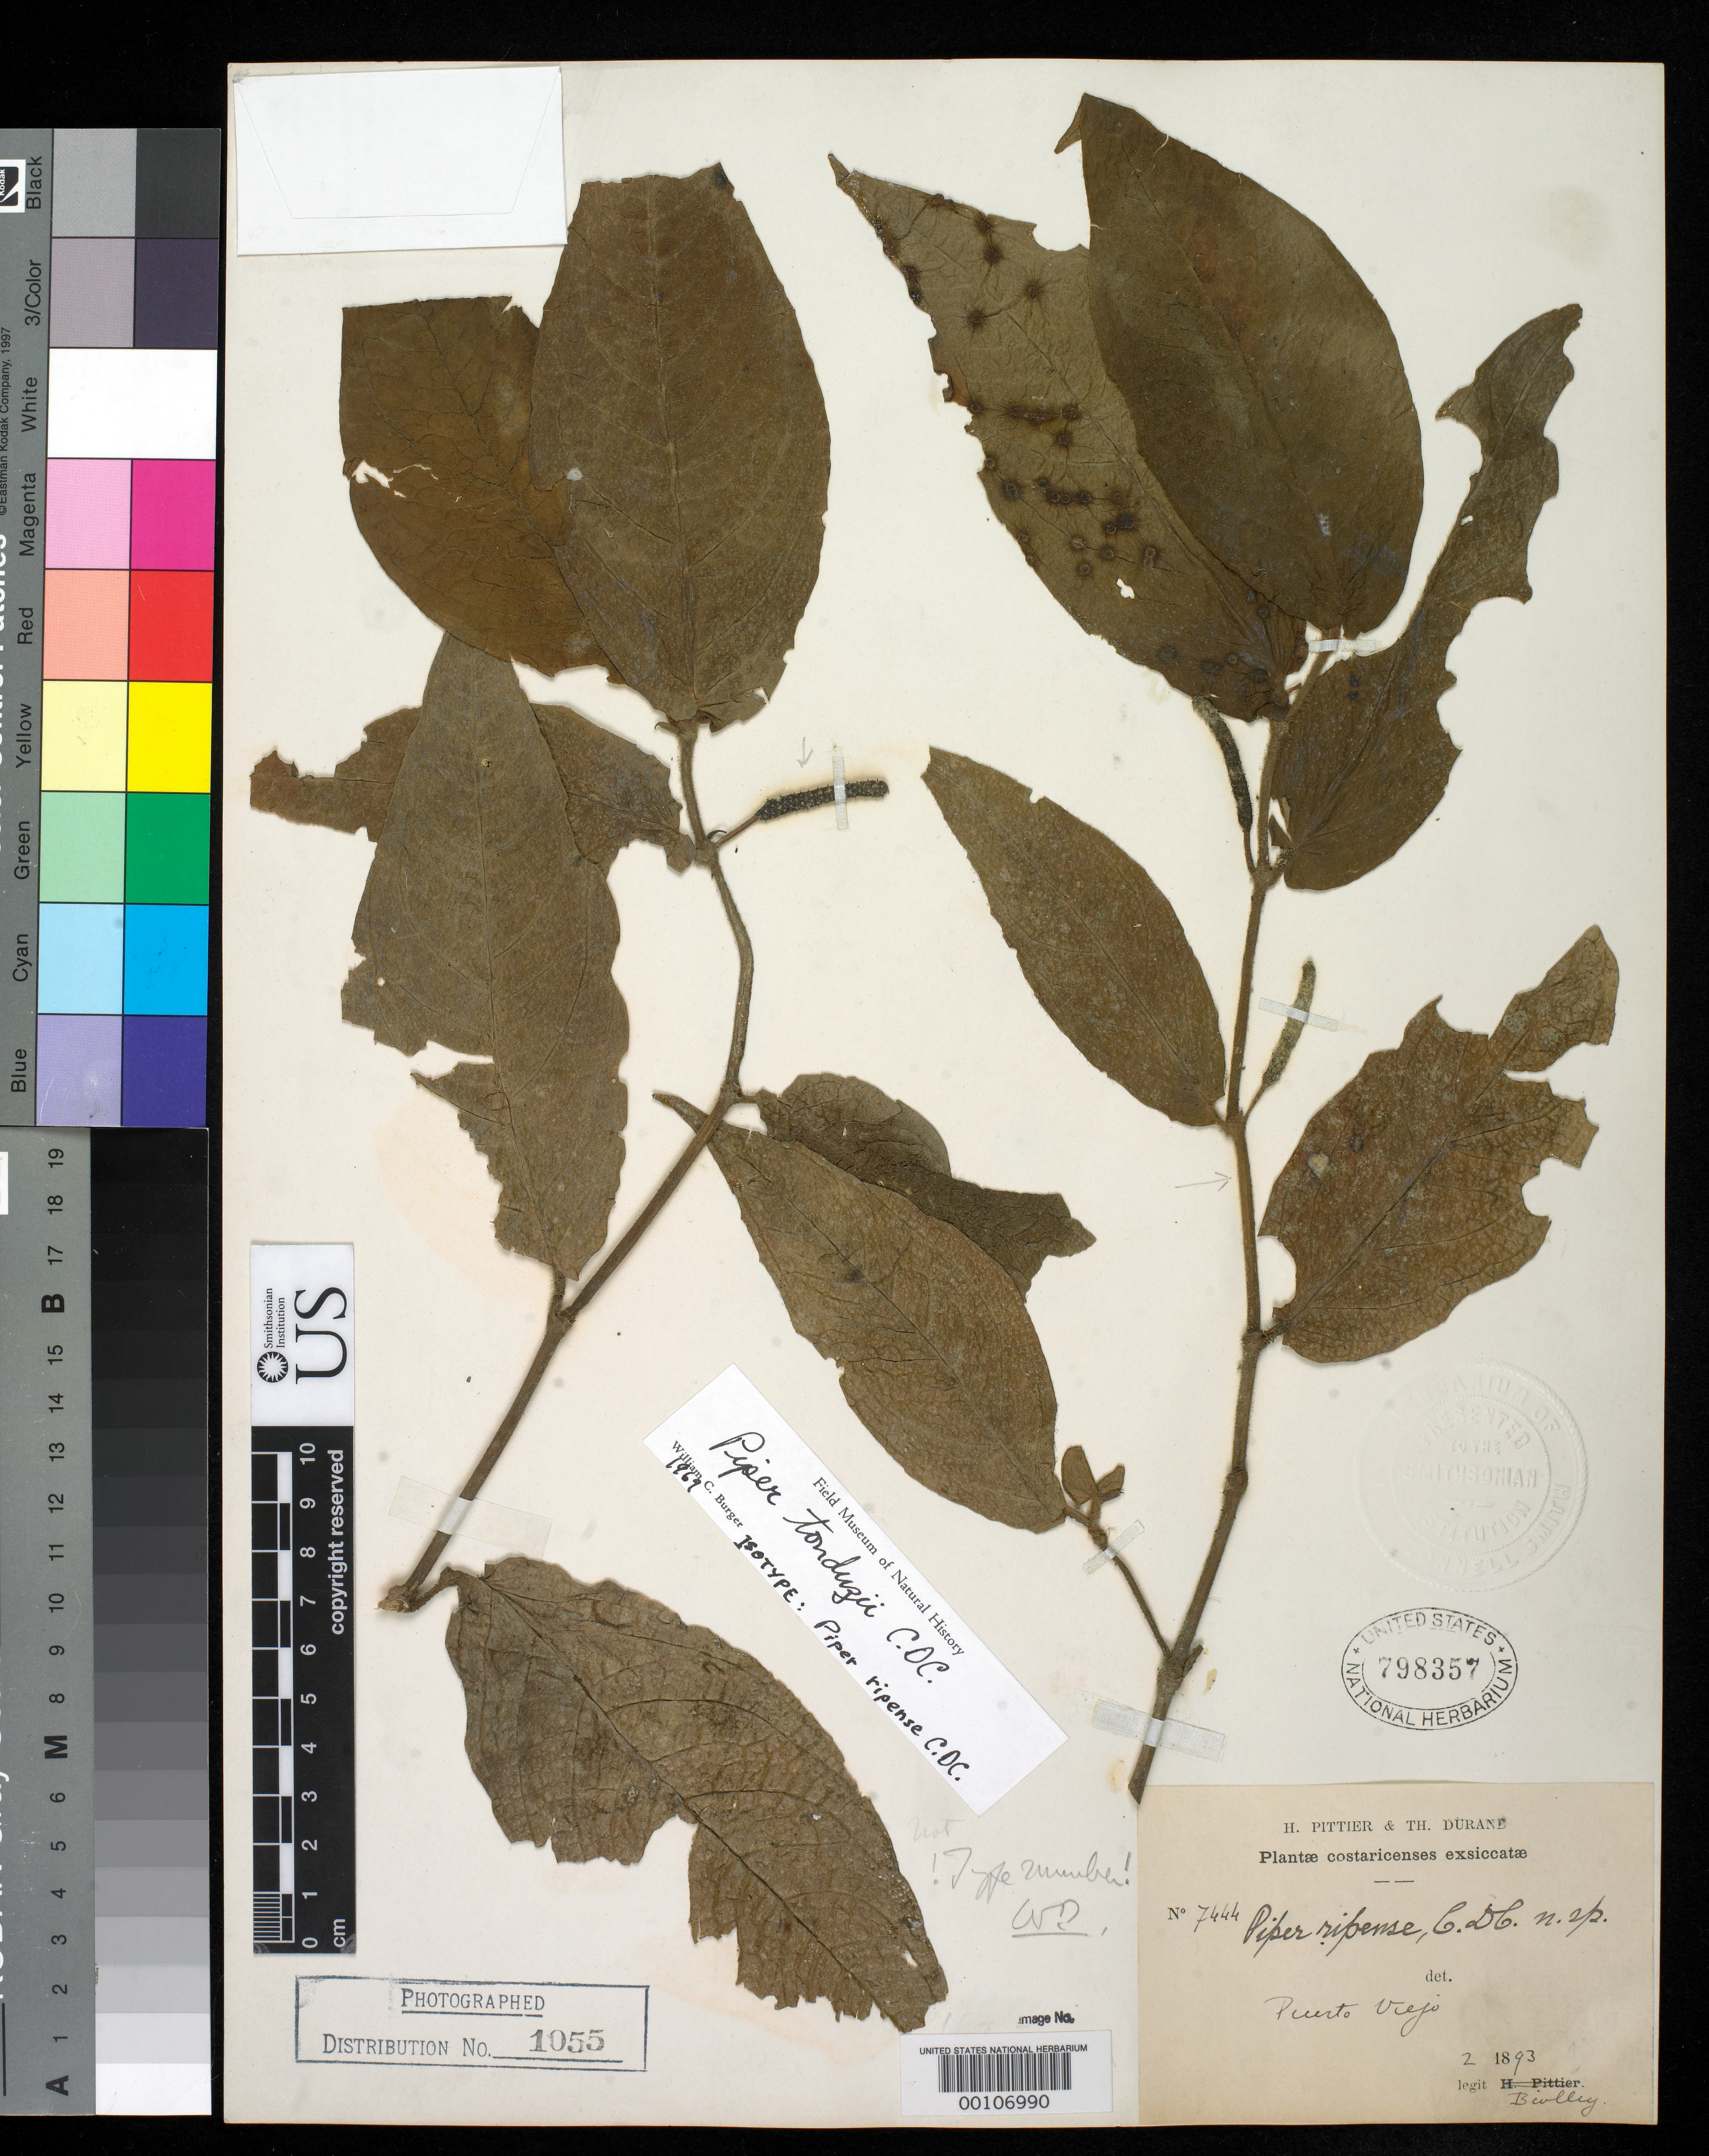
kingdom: Plantae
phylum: Tracheophyta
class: Magnoliopsida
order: Piperales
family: Piperaceae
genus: Piper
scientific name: Piper ripense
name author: C. DC. in Pittier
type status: Isotype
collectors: P. Biolley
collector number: Pittier & Durand 7444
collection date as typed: Feb 1893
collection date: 1893-02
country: Costa Rica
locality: Between Puerto Viejo and Sarapiqui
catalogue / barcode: US 798357